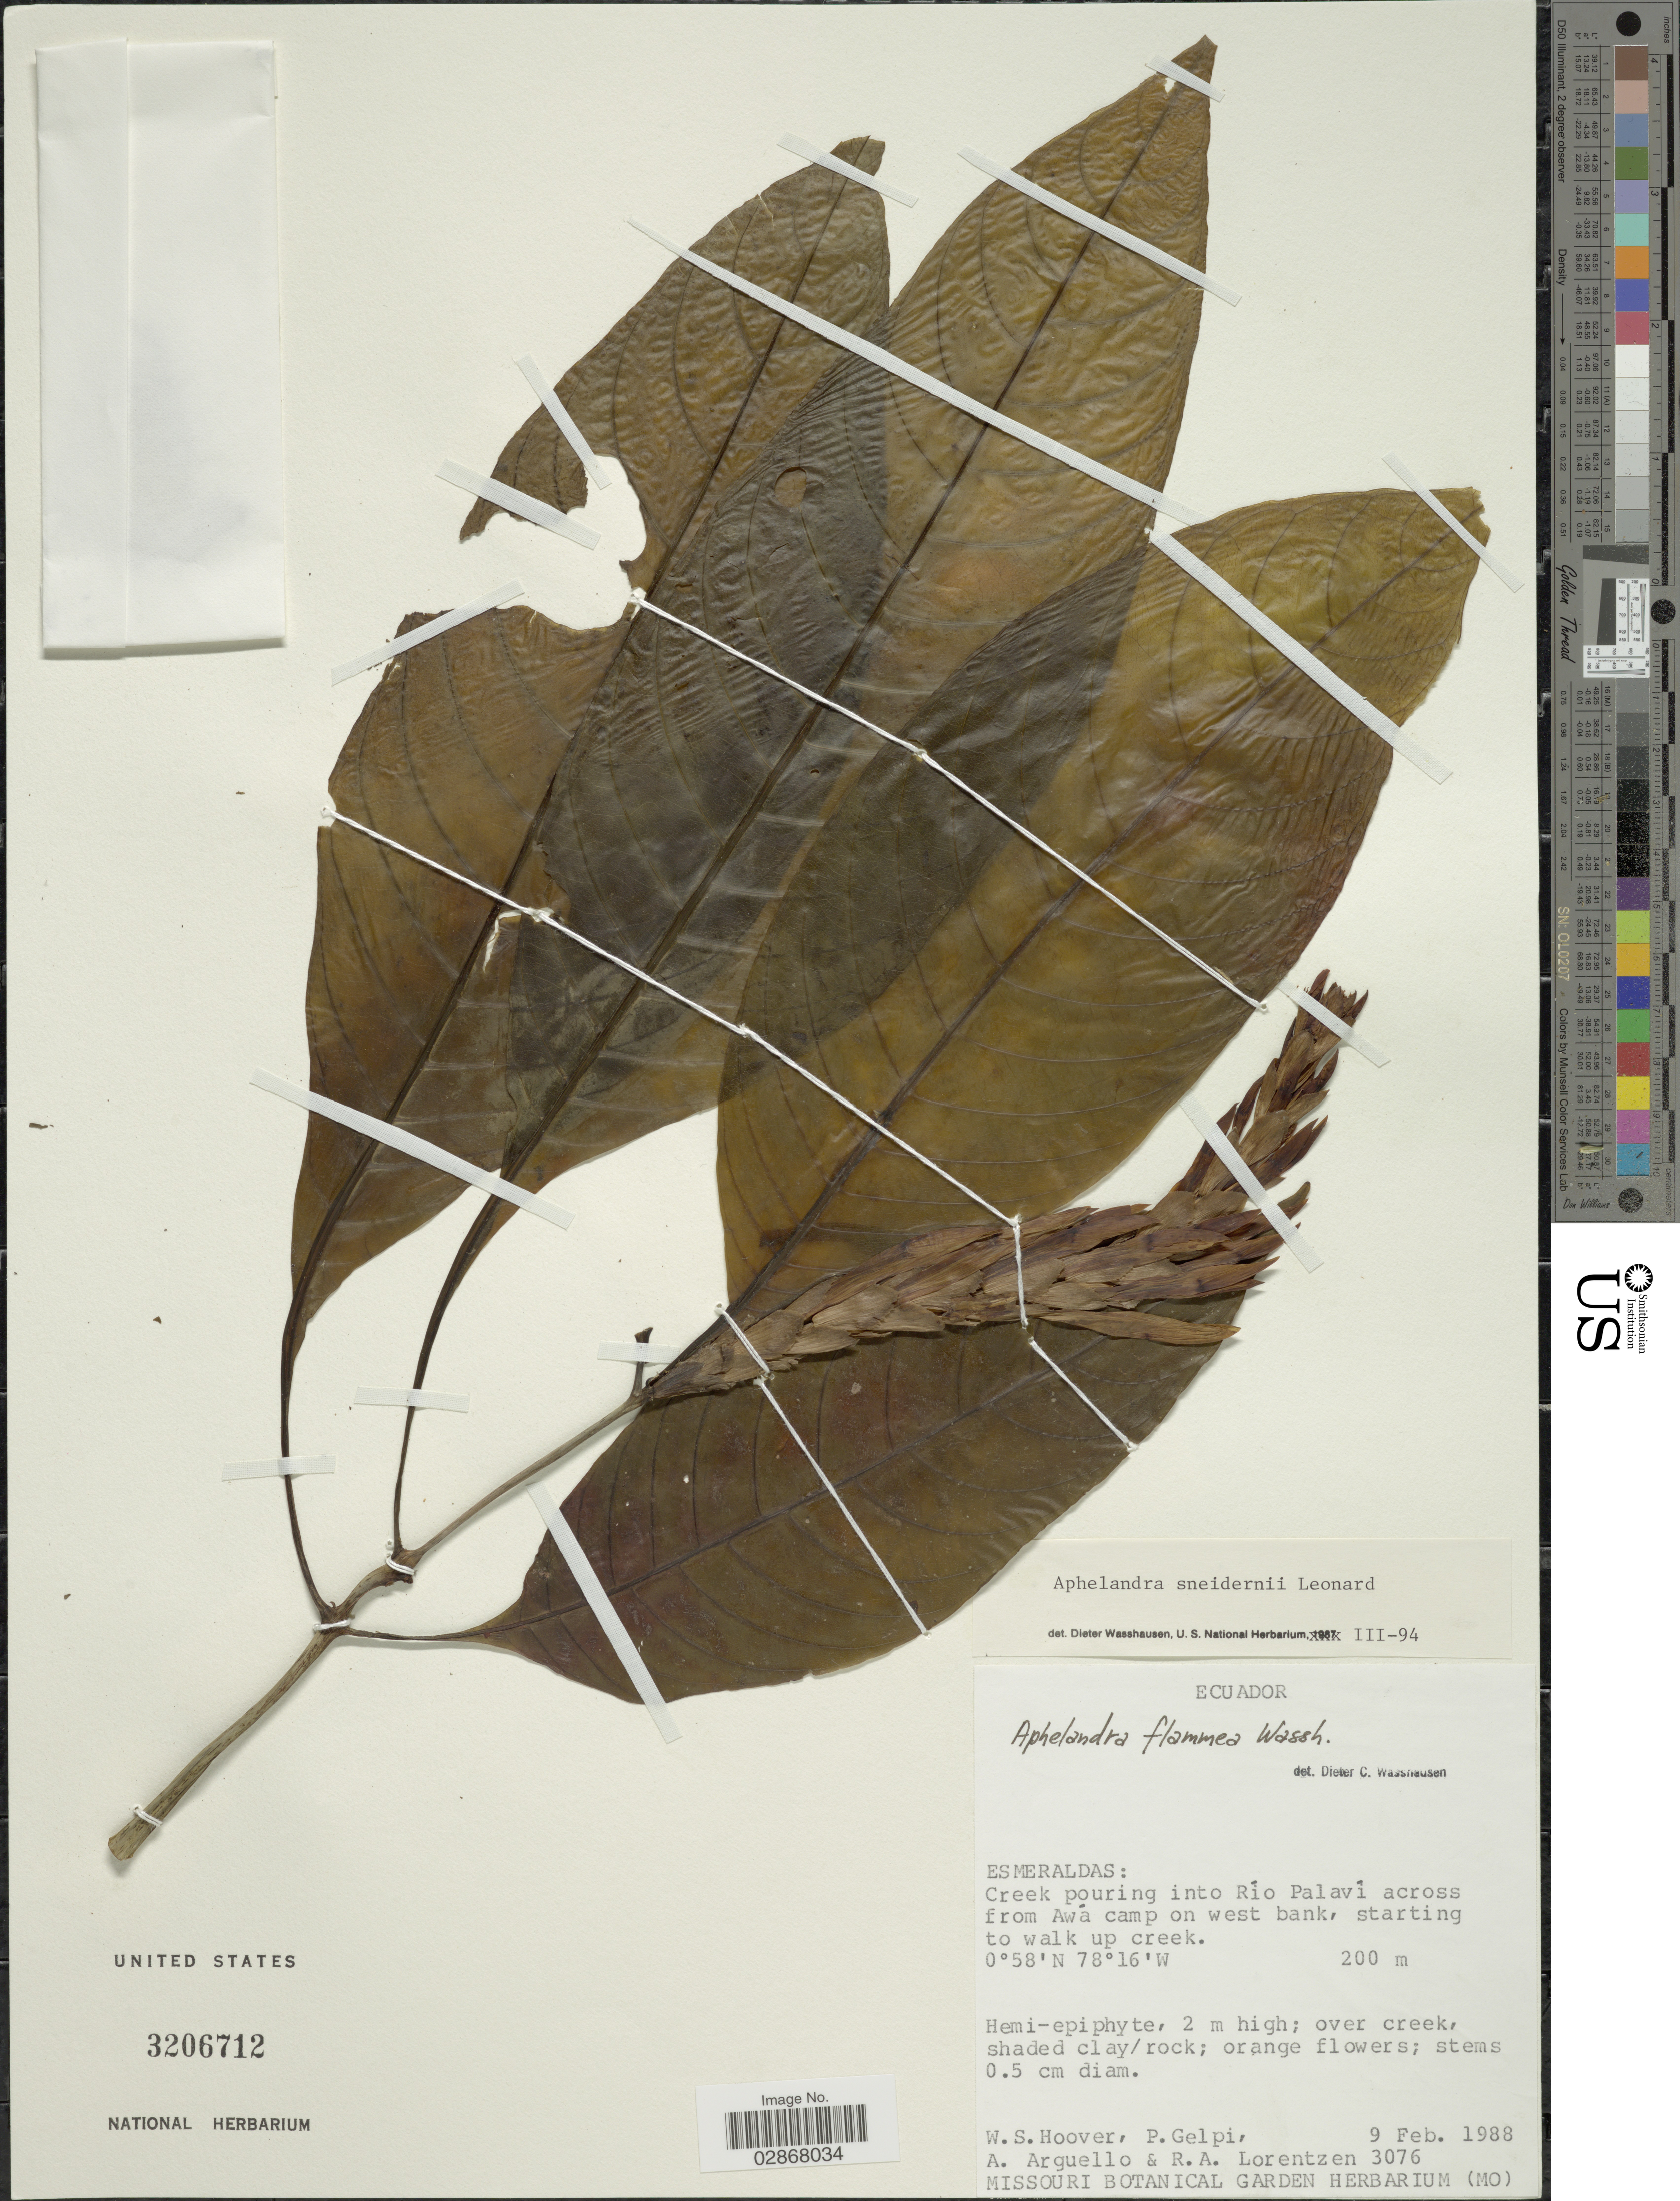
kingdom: Plantae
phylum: Tracheophyta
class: Magnoliopsida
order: Lamiales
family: Acanthaceae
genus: Encephalosphaera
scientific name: Encephalosphaera vitellina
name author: Lindau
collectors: W. S. Hoover, P. Gelpi, A. Arguello & R. Lorentzen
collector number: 3076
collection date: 1988-02-09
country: Ecuador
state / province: Esmeraldas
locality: Creek pouring into Río Palaví across from Awá camp on west bank, starting to walk up creek.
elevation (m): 200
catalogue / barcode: US 3206712